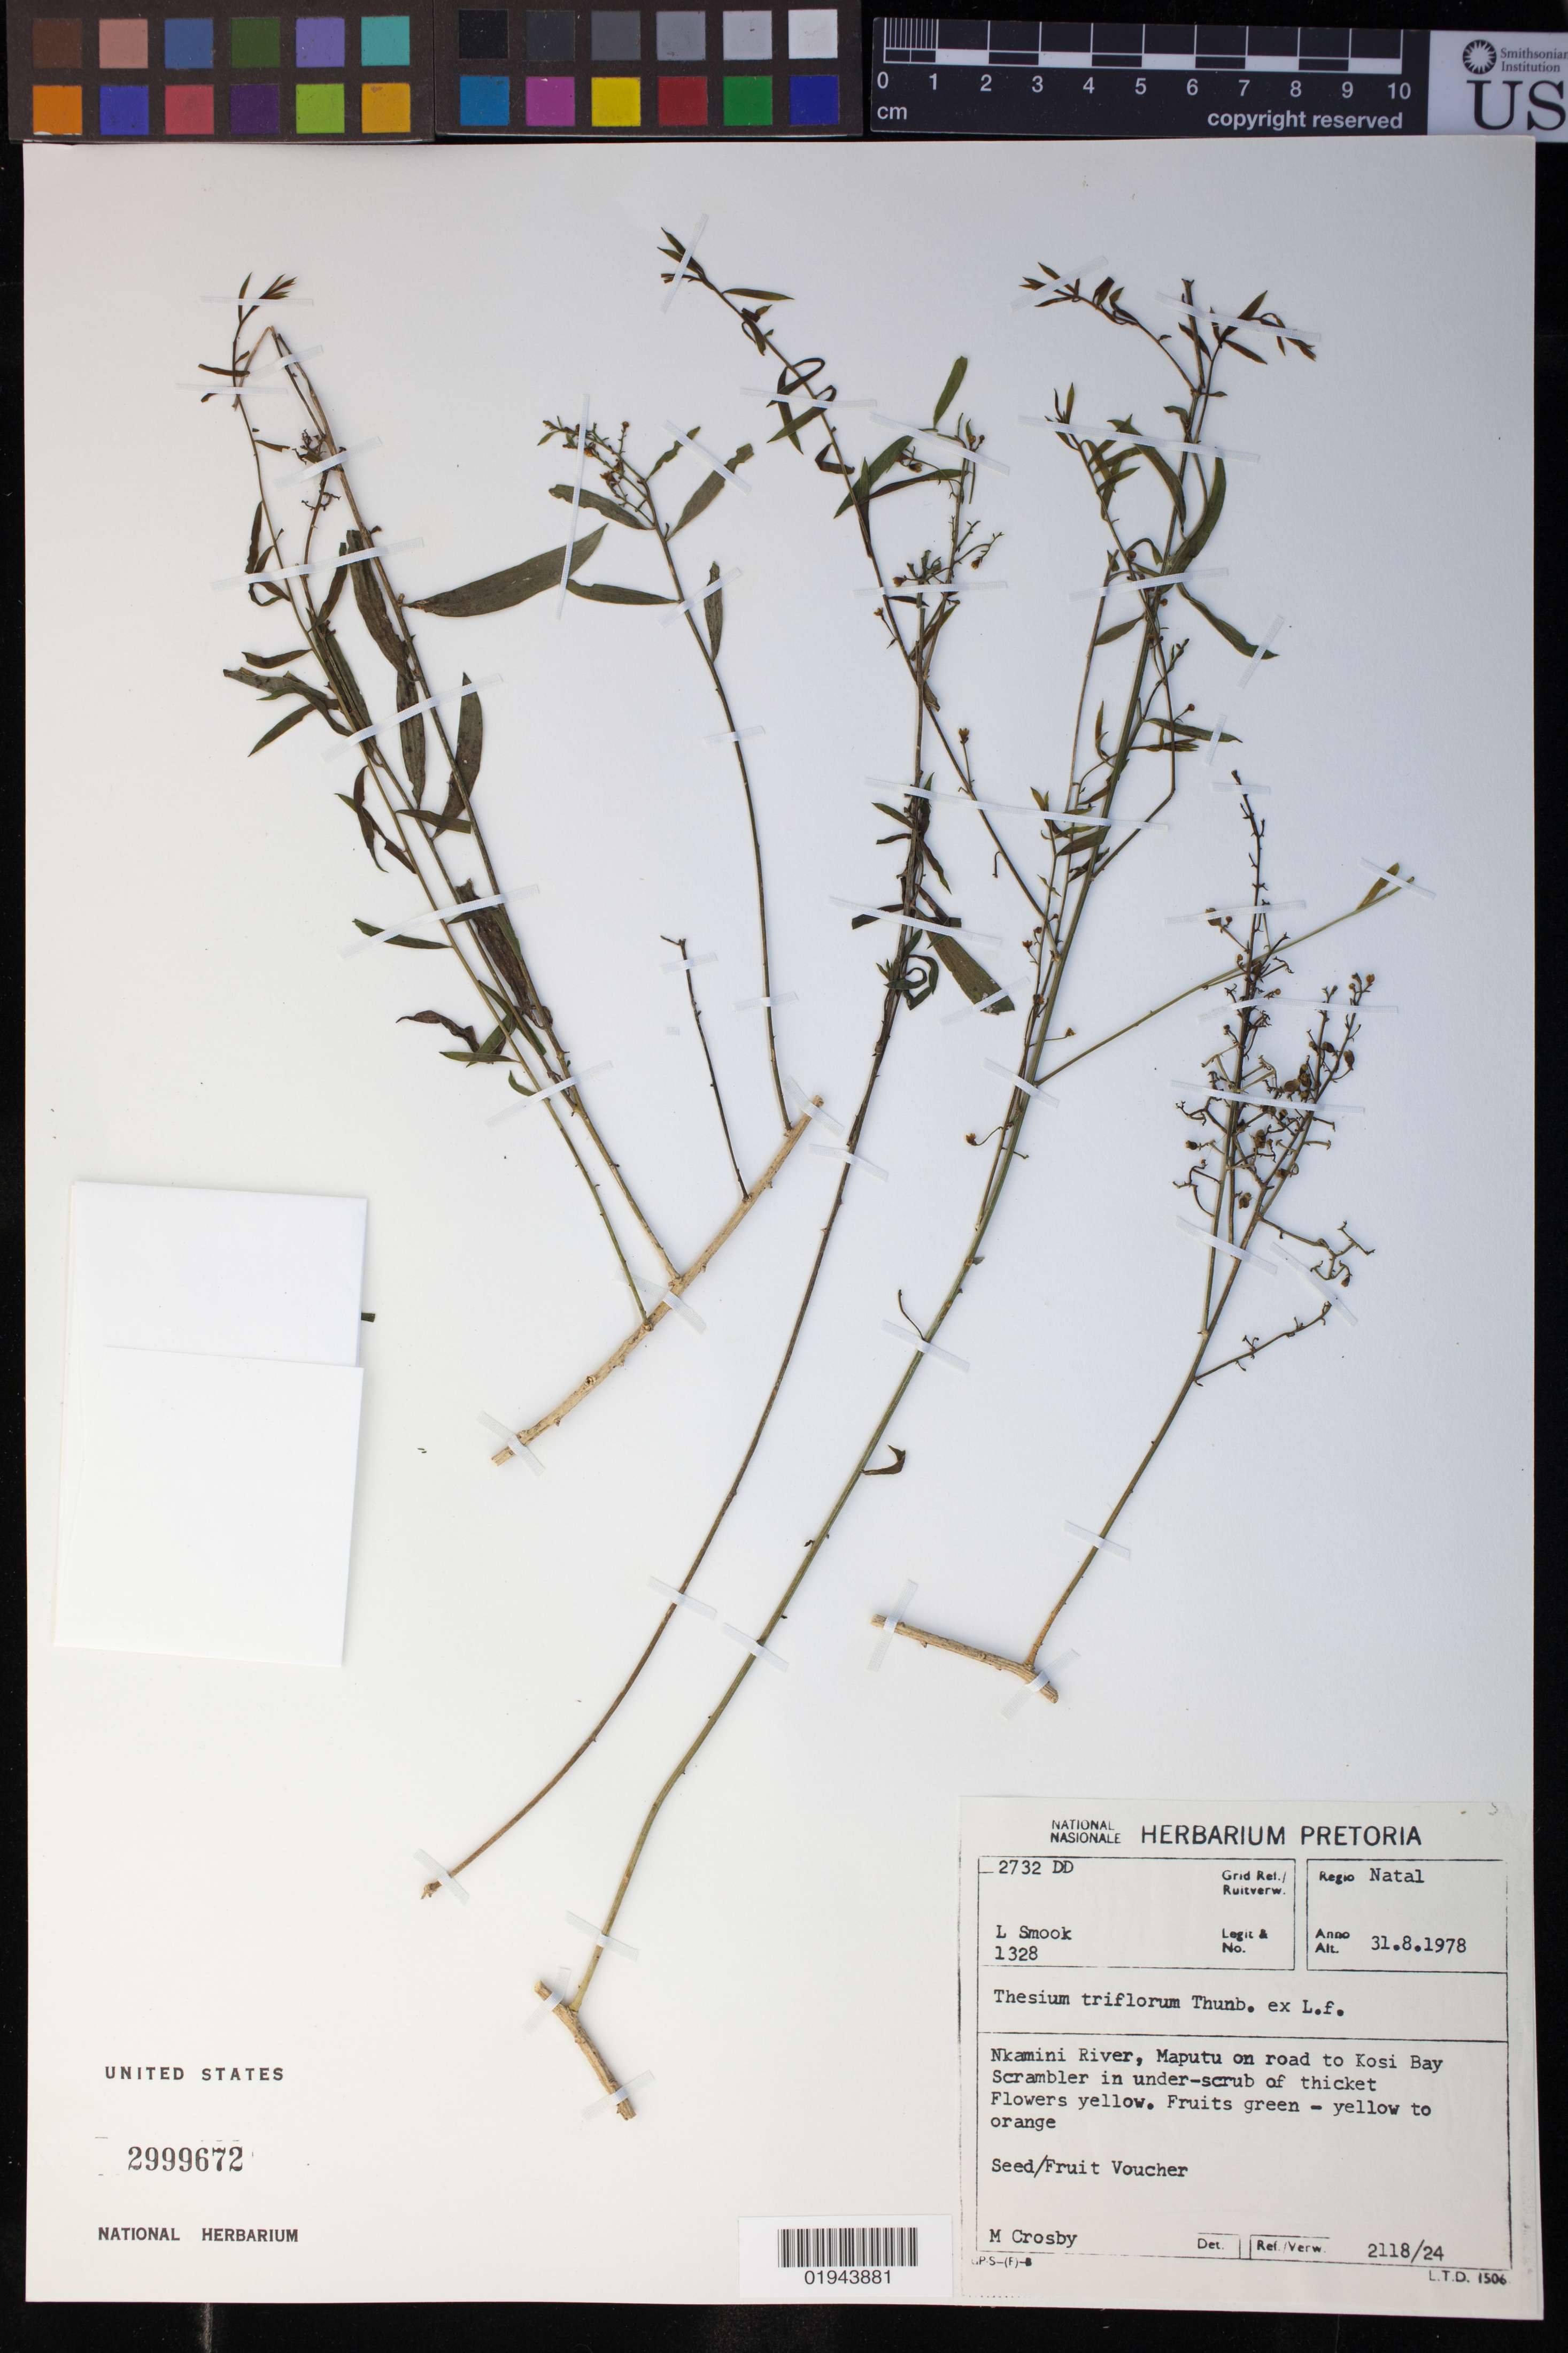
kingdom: Plantae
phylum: Tracheophyta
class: Magnoliopsida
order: Santalales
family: Thesiaceae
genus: Thesium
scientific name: Thesium triflorum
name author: L. f.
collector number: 1328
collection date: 1978-08-31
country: South Africa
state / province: KwaZulu-Natal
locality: Grid. Ref. 2732 DD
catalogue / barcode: US 2999672